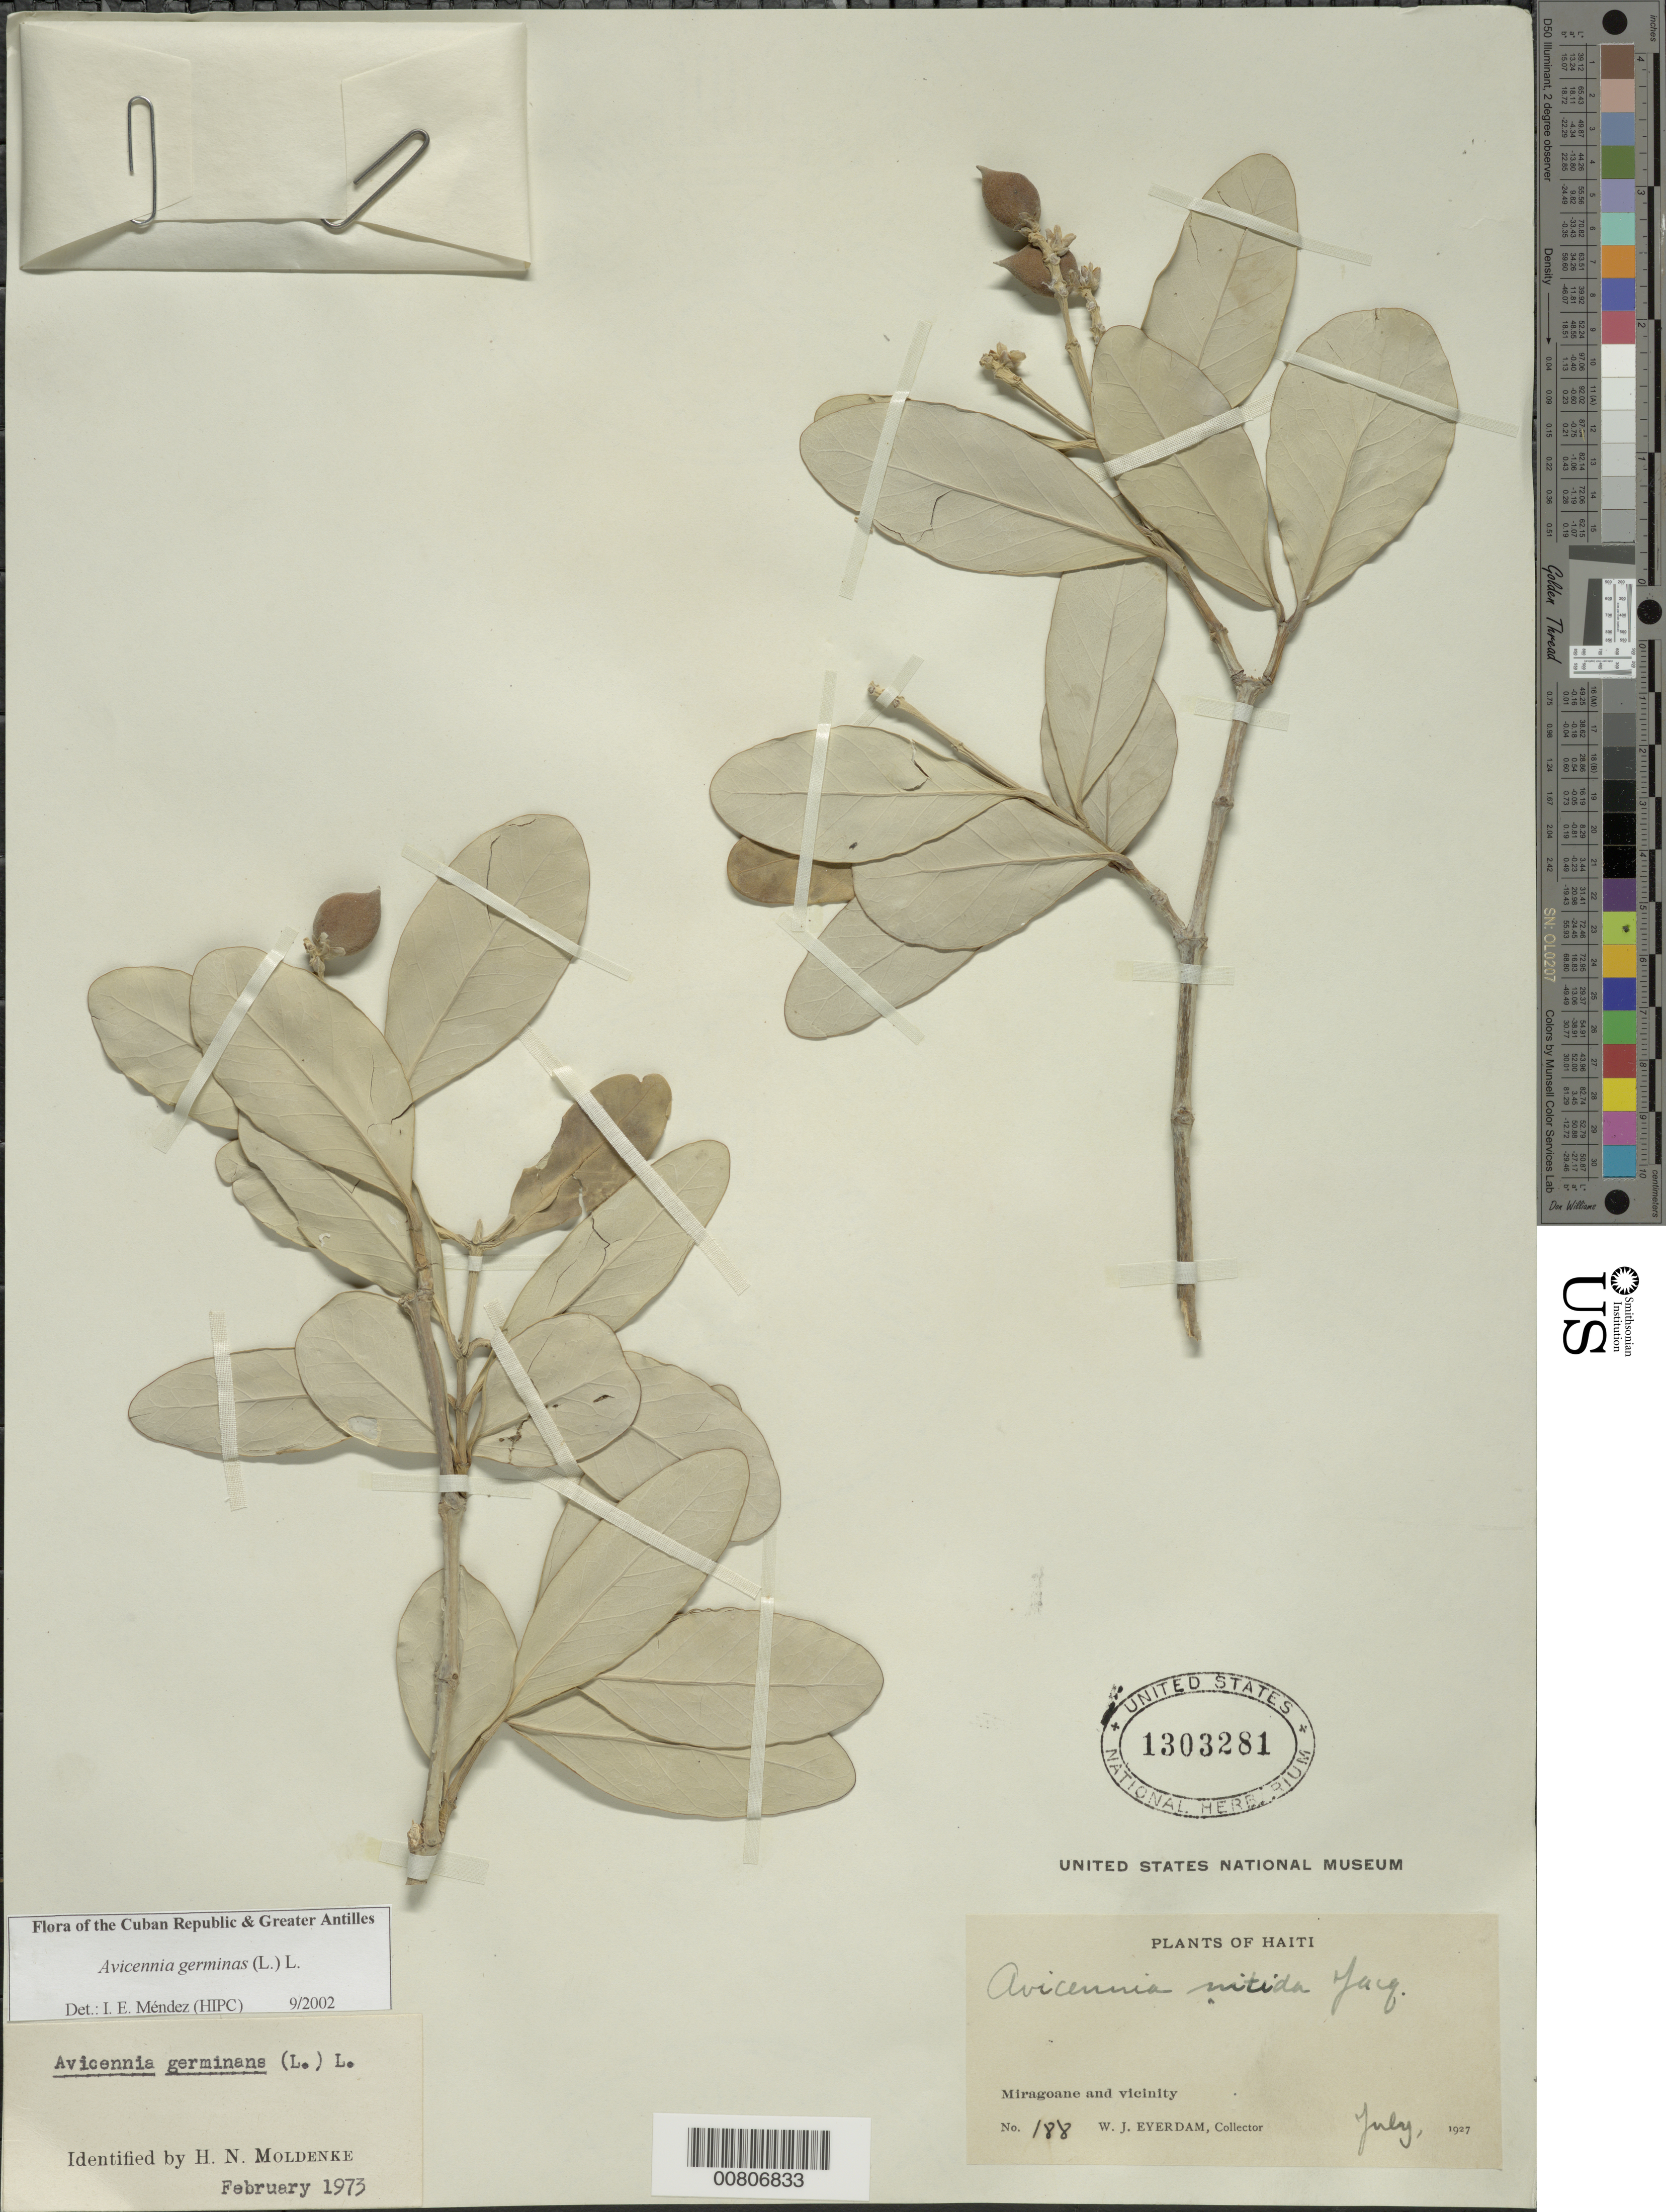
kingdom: Plantae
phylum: Tracheophyta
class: Magnoliopsida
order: Lamiales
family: Acanthaceae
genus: Avicennia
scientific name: Avicennia germinans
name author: (L.) L.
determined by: Méndez, Isidro E., (HIPC)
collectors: W. J. Eyerdam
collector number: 188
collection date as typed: Jul 1927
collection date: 1927-07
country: Haiti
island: Hispaniola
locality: Miragoane and vicinity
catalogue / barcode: US 1303281